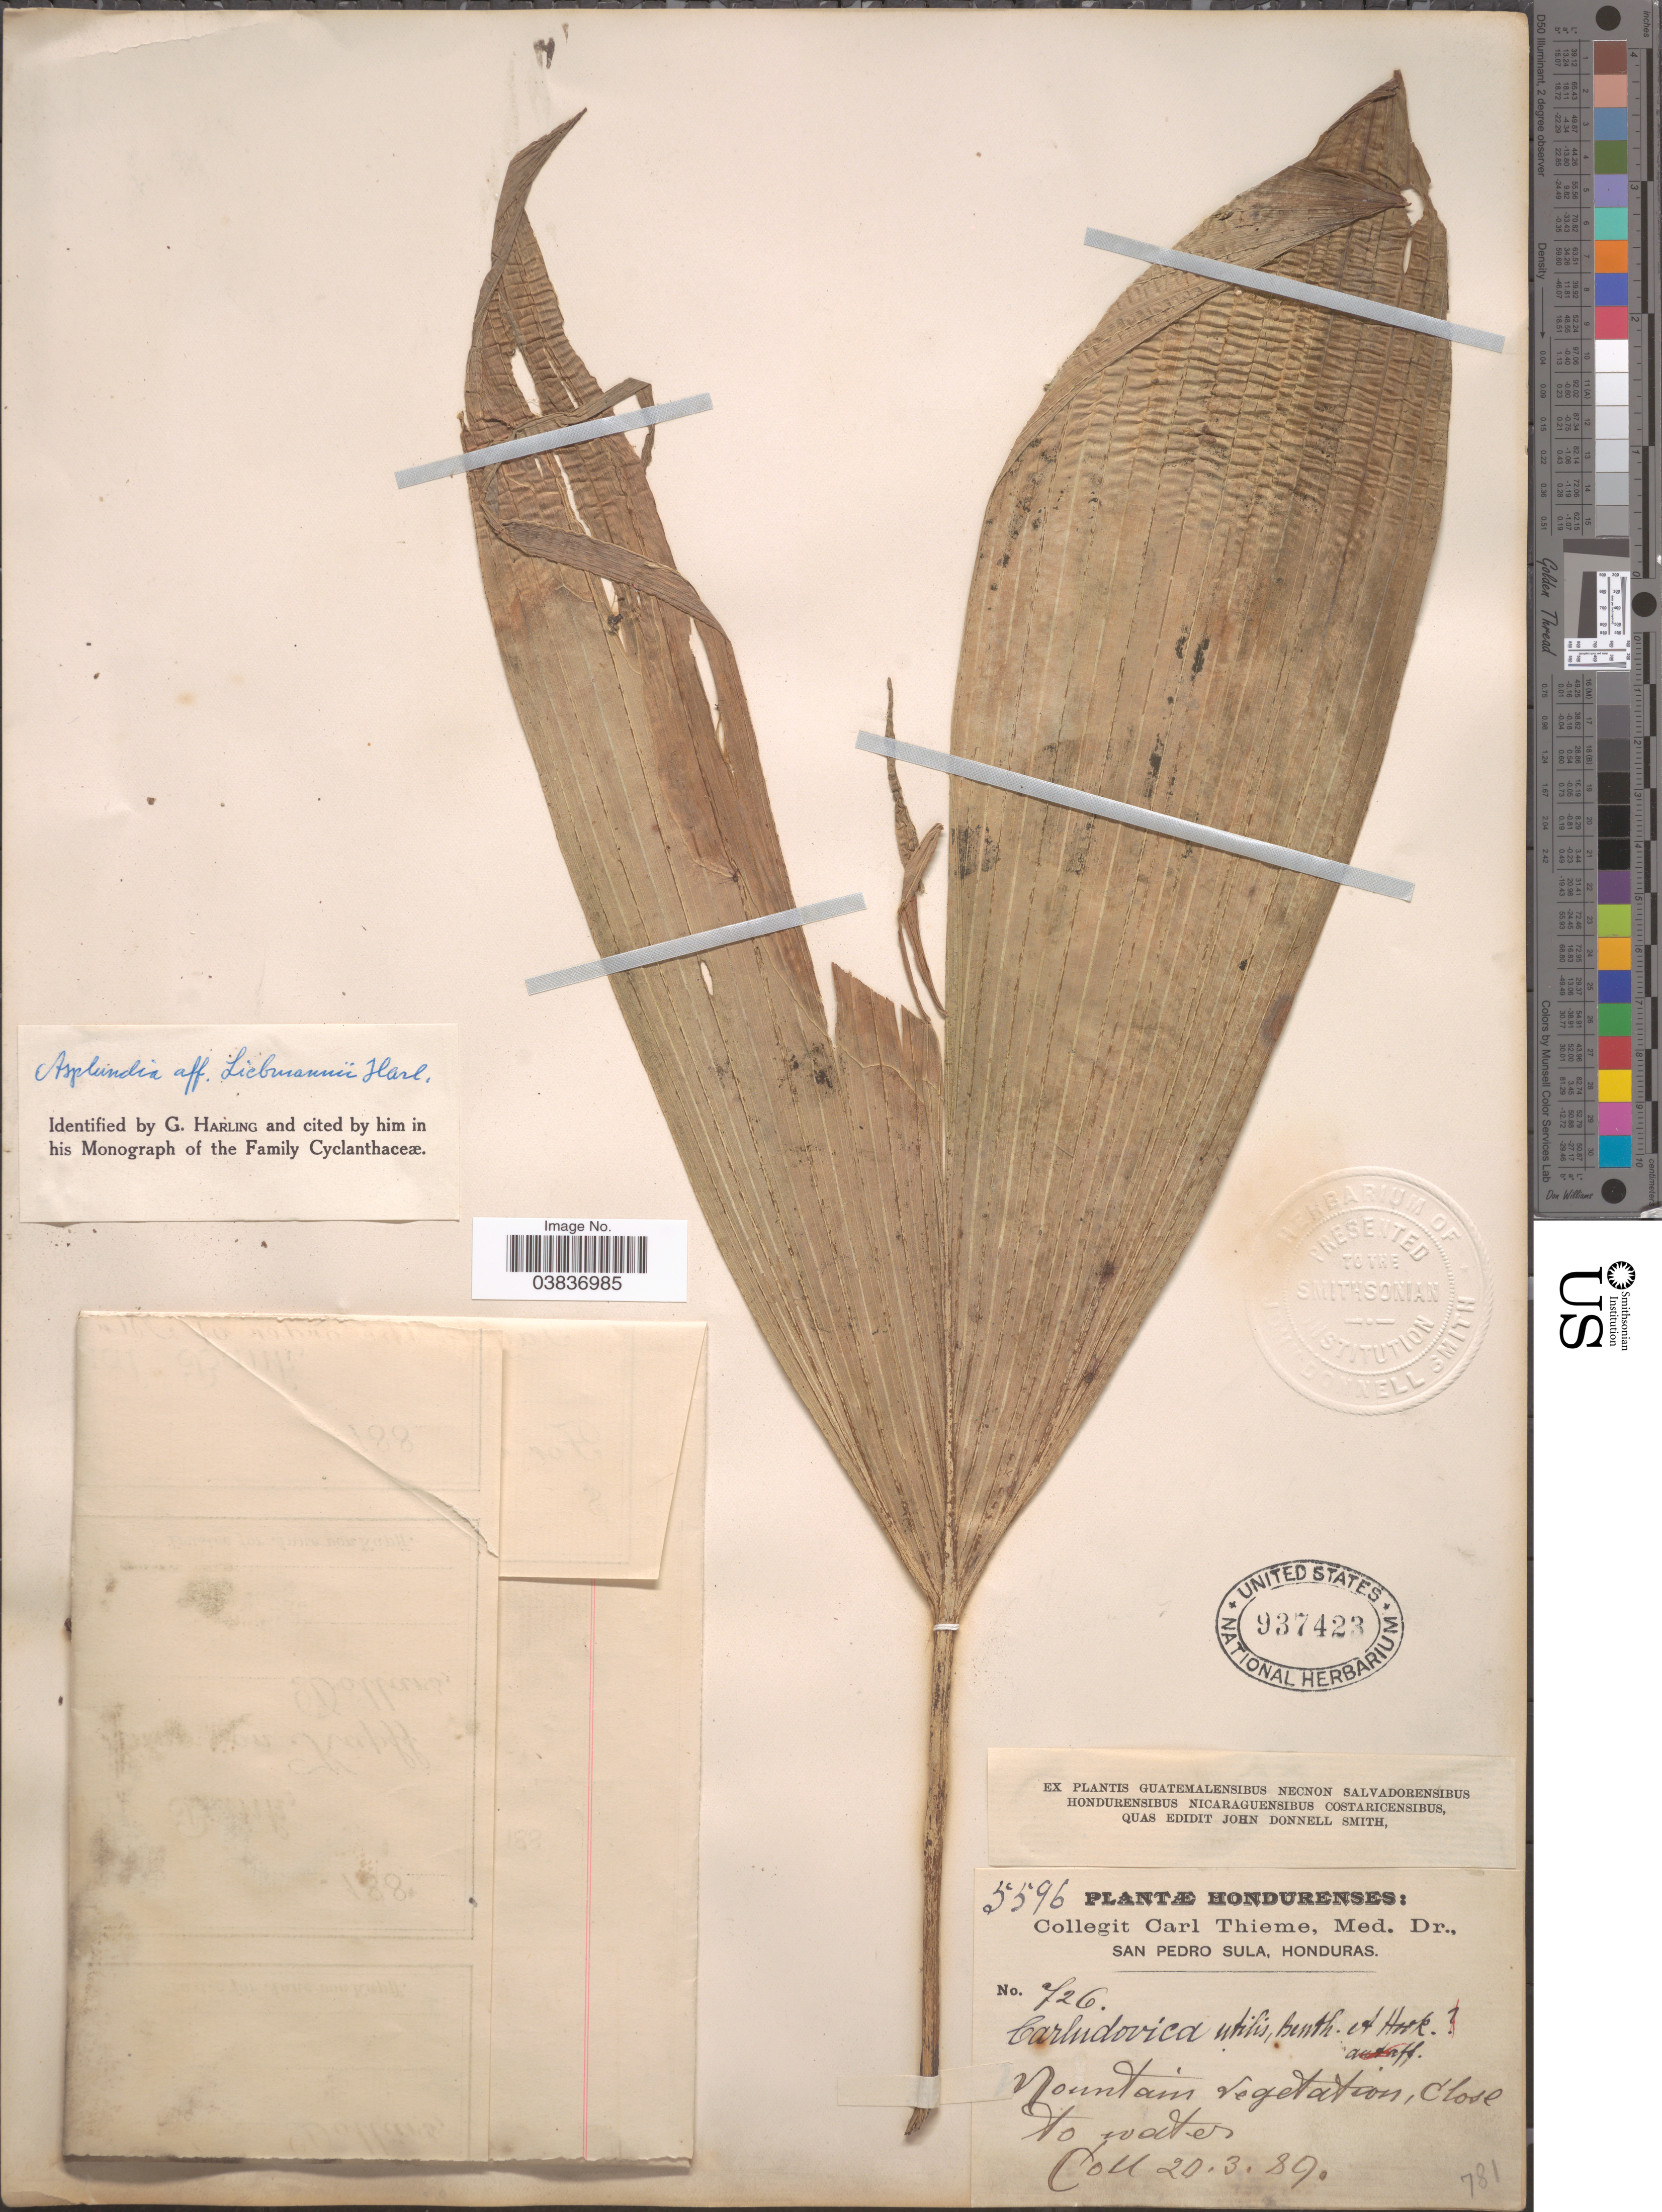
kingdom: Plantae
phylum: Tracheophyta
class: Liliopsida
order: Pandanales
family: Cyclanthaceae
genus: Asplundia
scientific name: Asplundia liebmannii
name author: Harling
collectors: C. Thieme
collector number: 726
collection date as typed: Transcribed d/m/y: 20/3/89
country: Honduras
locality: Mountain Vegetation, close to water.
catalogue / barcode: US 937423